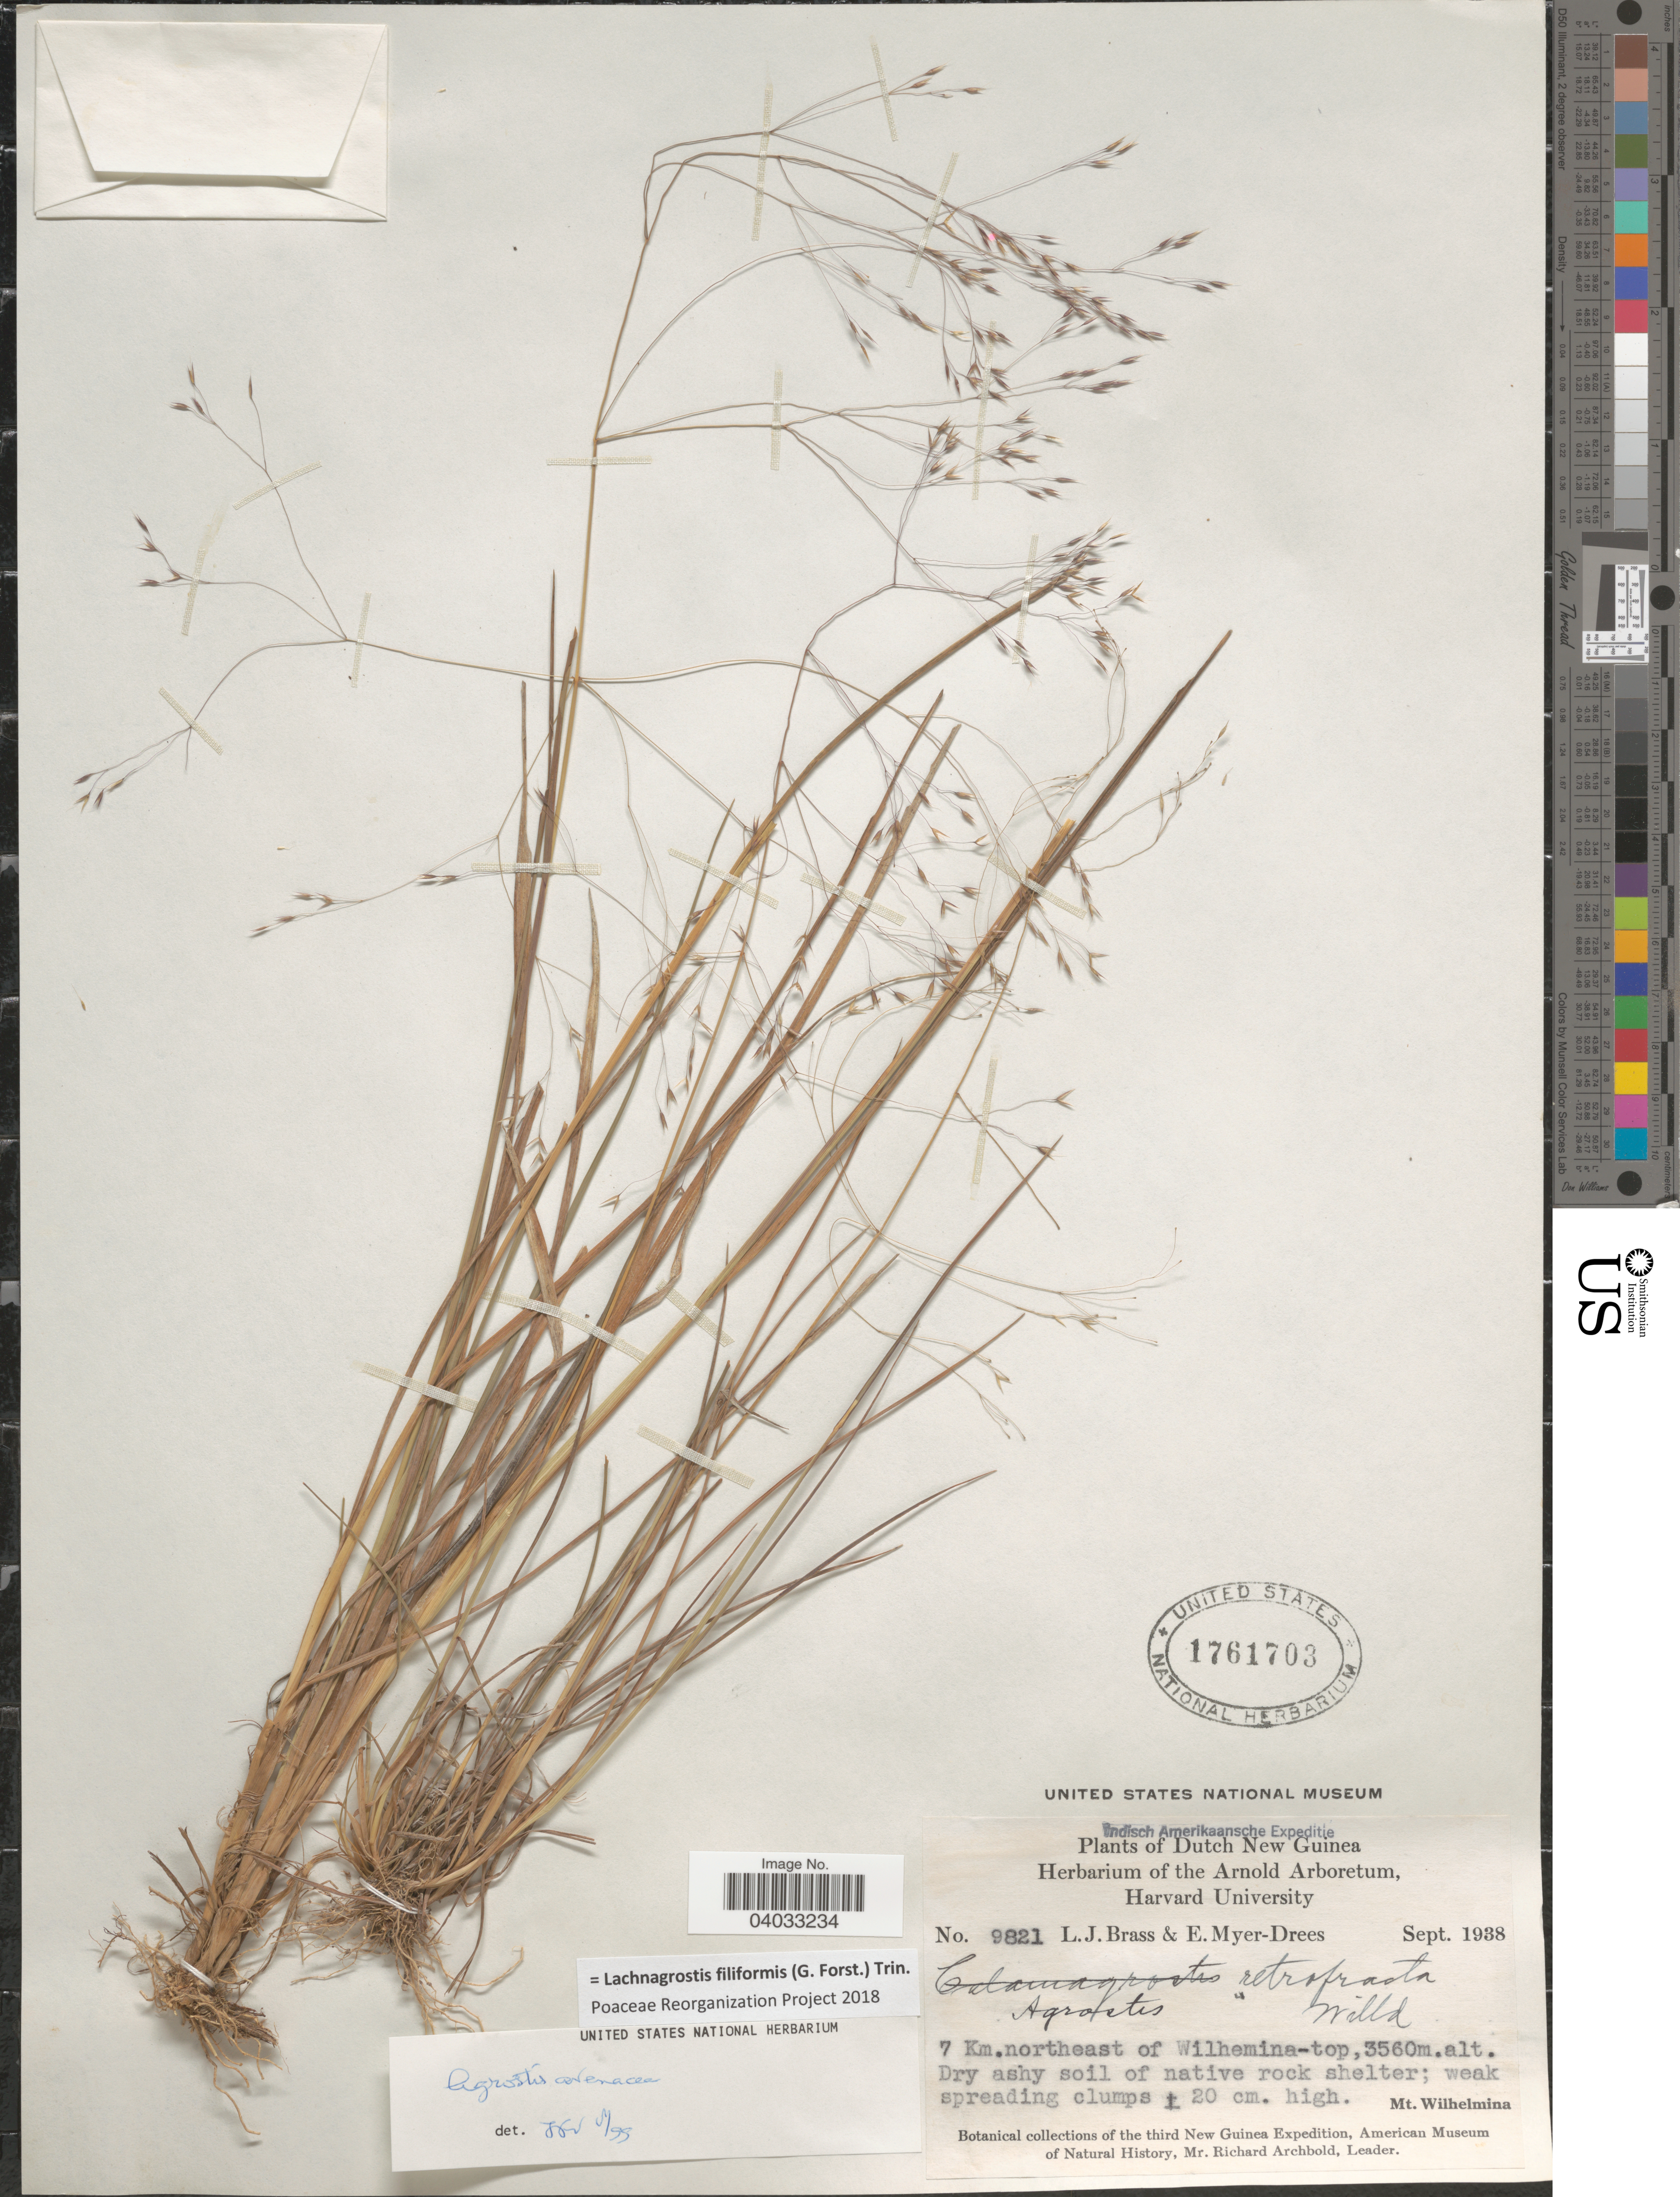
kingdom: Plantae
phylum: Tracheophyta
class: Liliopsida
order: Poales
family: Poaceae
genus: Lachnagrostis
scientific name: Lachnagrostis filiformis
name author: (J.R. Forst.) Trin.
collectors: L. J. Brass & E. Myer-Drees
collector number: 9821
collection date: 1938-09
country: Indonesia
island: New Guinea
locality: Dutch New Guinea. 7 Km. northeast of Wilhemina-top. Mt. Wilhelmina.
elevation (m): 3560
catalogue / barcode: US 1761703